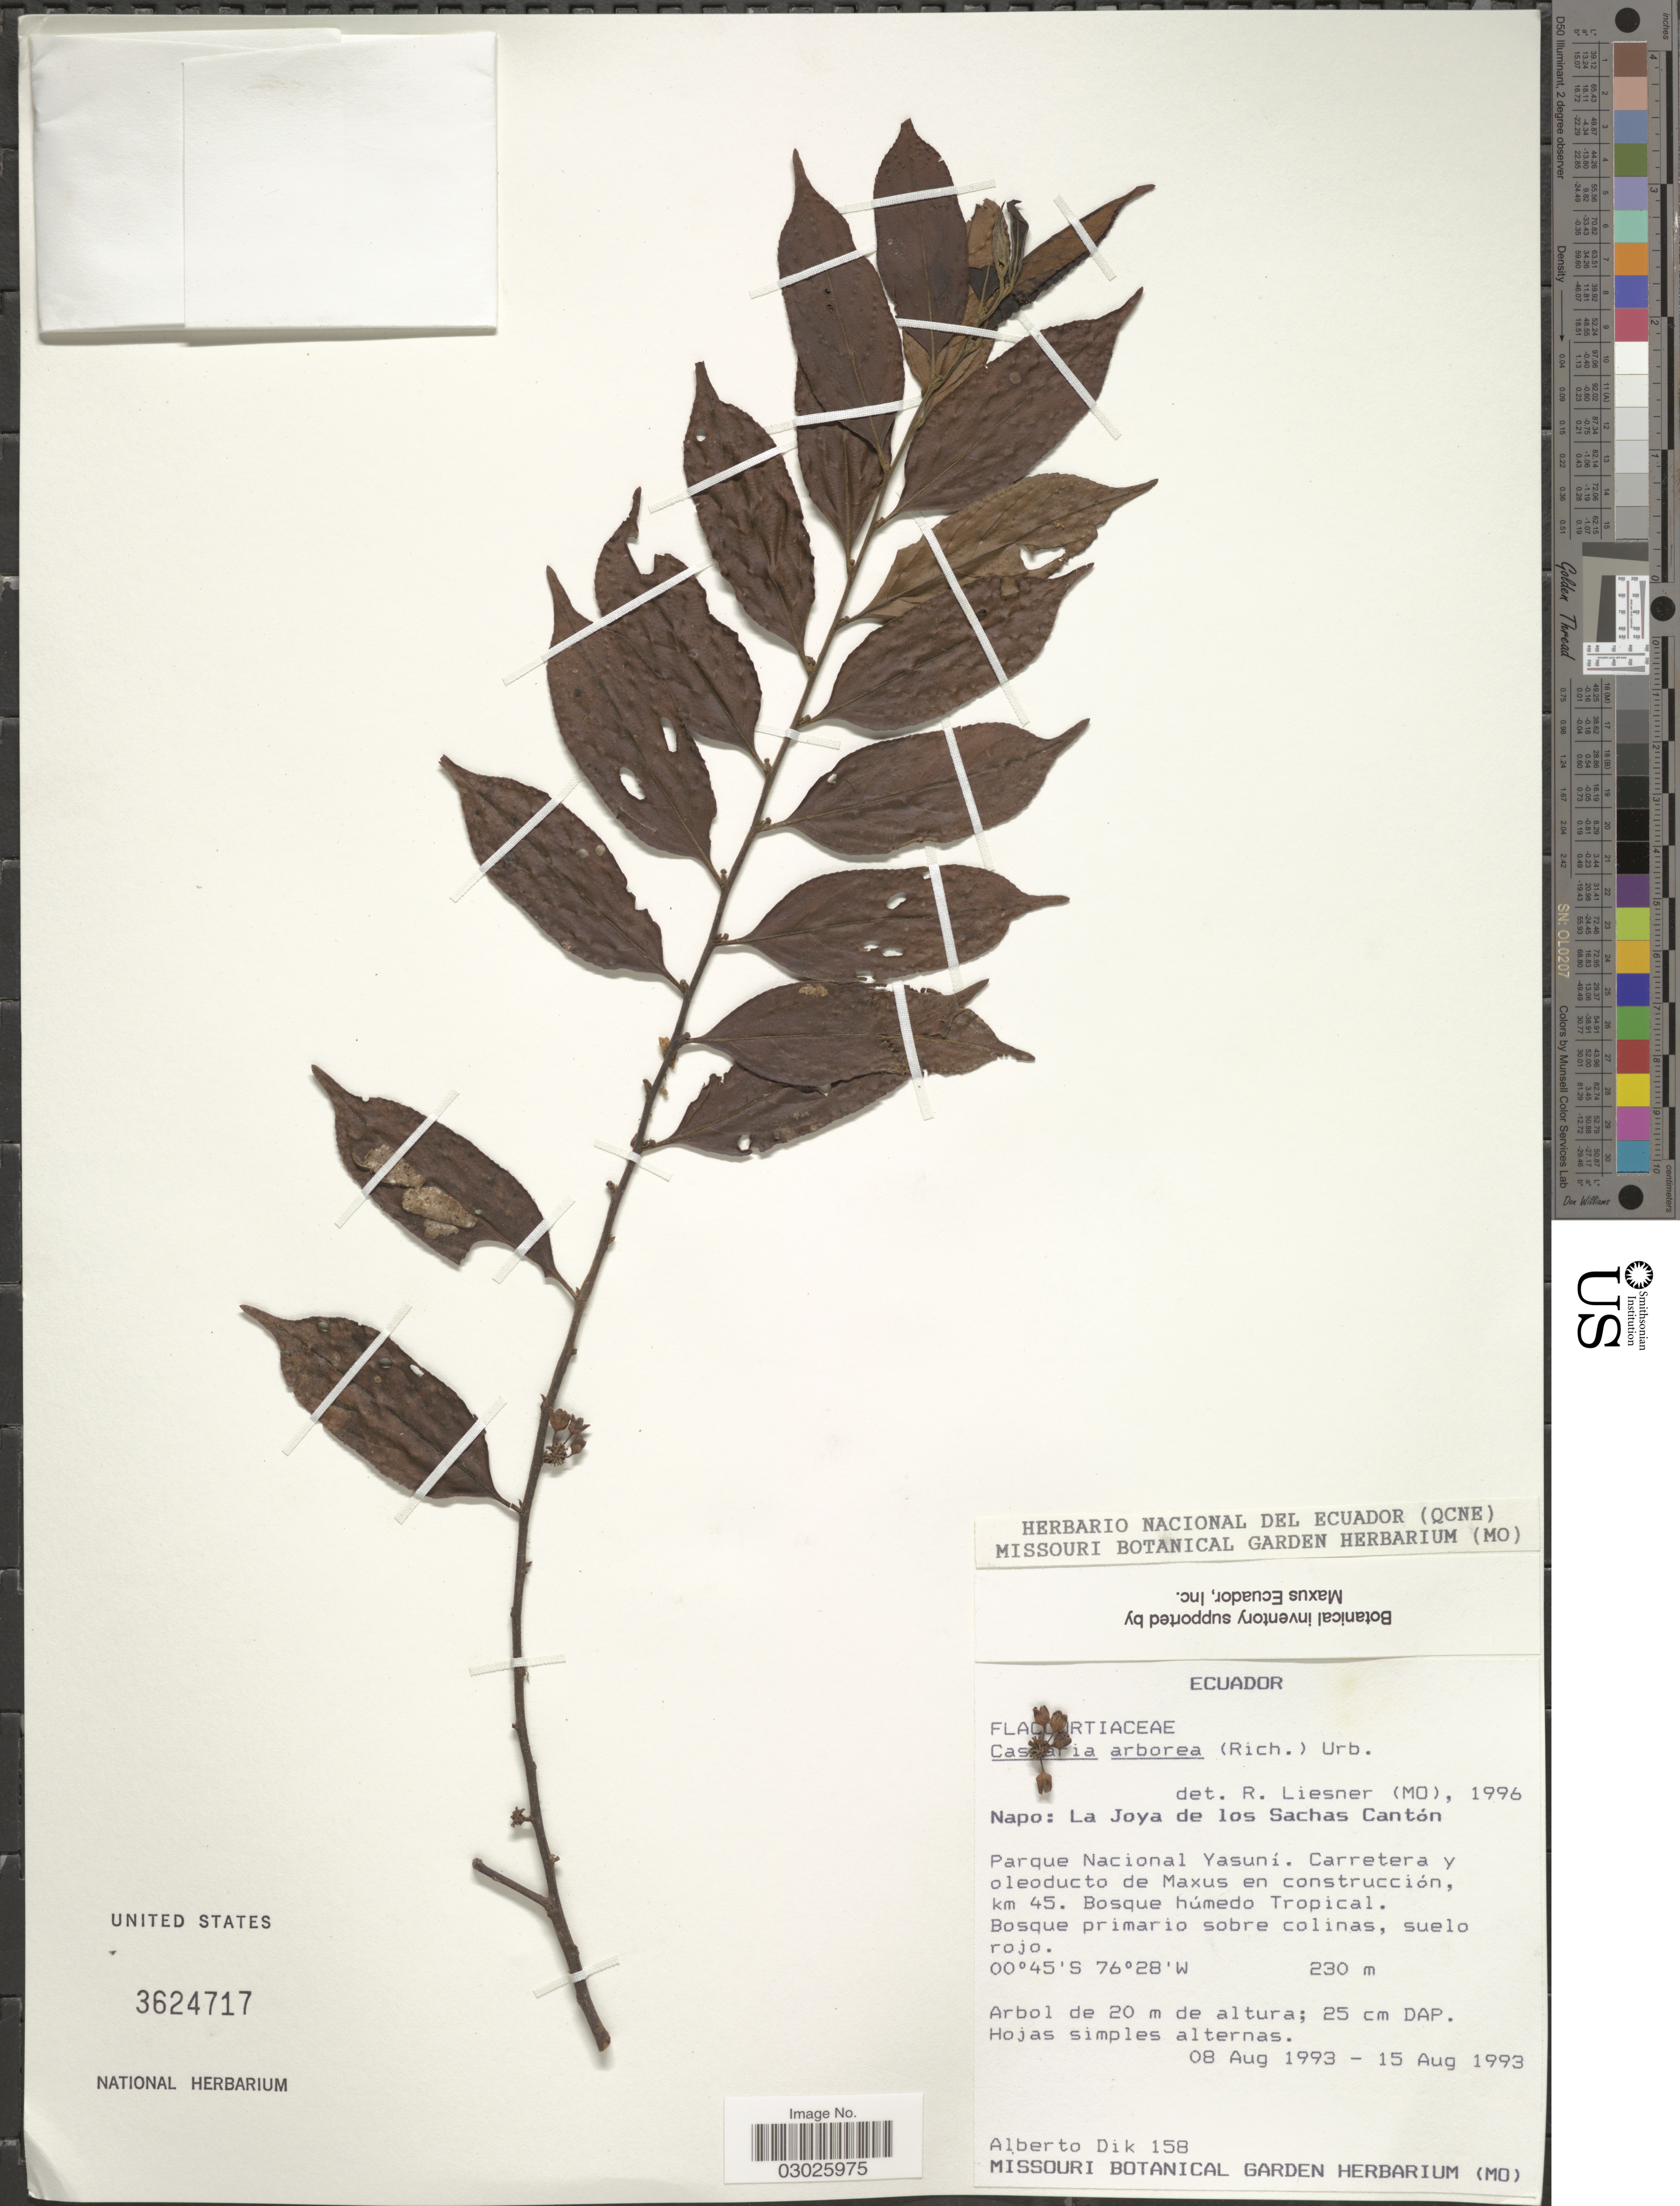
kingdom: Plantae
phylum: Tracheophyta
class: Magnoliopsida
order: Malpighiales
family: Salicaceae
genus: Casearia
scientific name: Casearia arborea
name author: (Rich.) Urb.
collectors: A. Dik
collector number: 158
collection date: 1993-08-08/1993-08-15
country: Ecuador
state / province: Napo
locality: La Joya de los Sachas Cantón. Parque Nacional Yasuní. Carretera y oleoducto de Maxus en construcción, km 45.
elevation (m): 230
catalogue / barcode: US 3624717